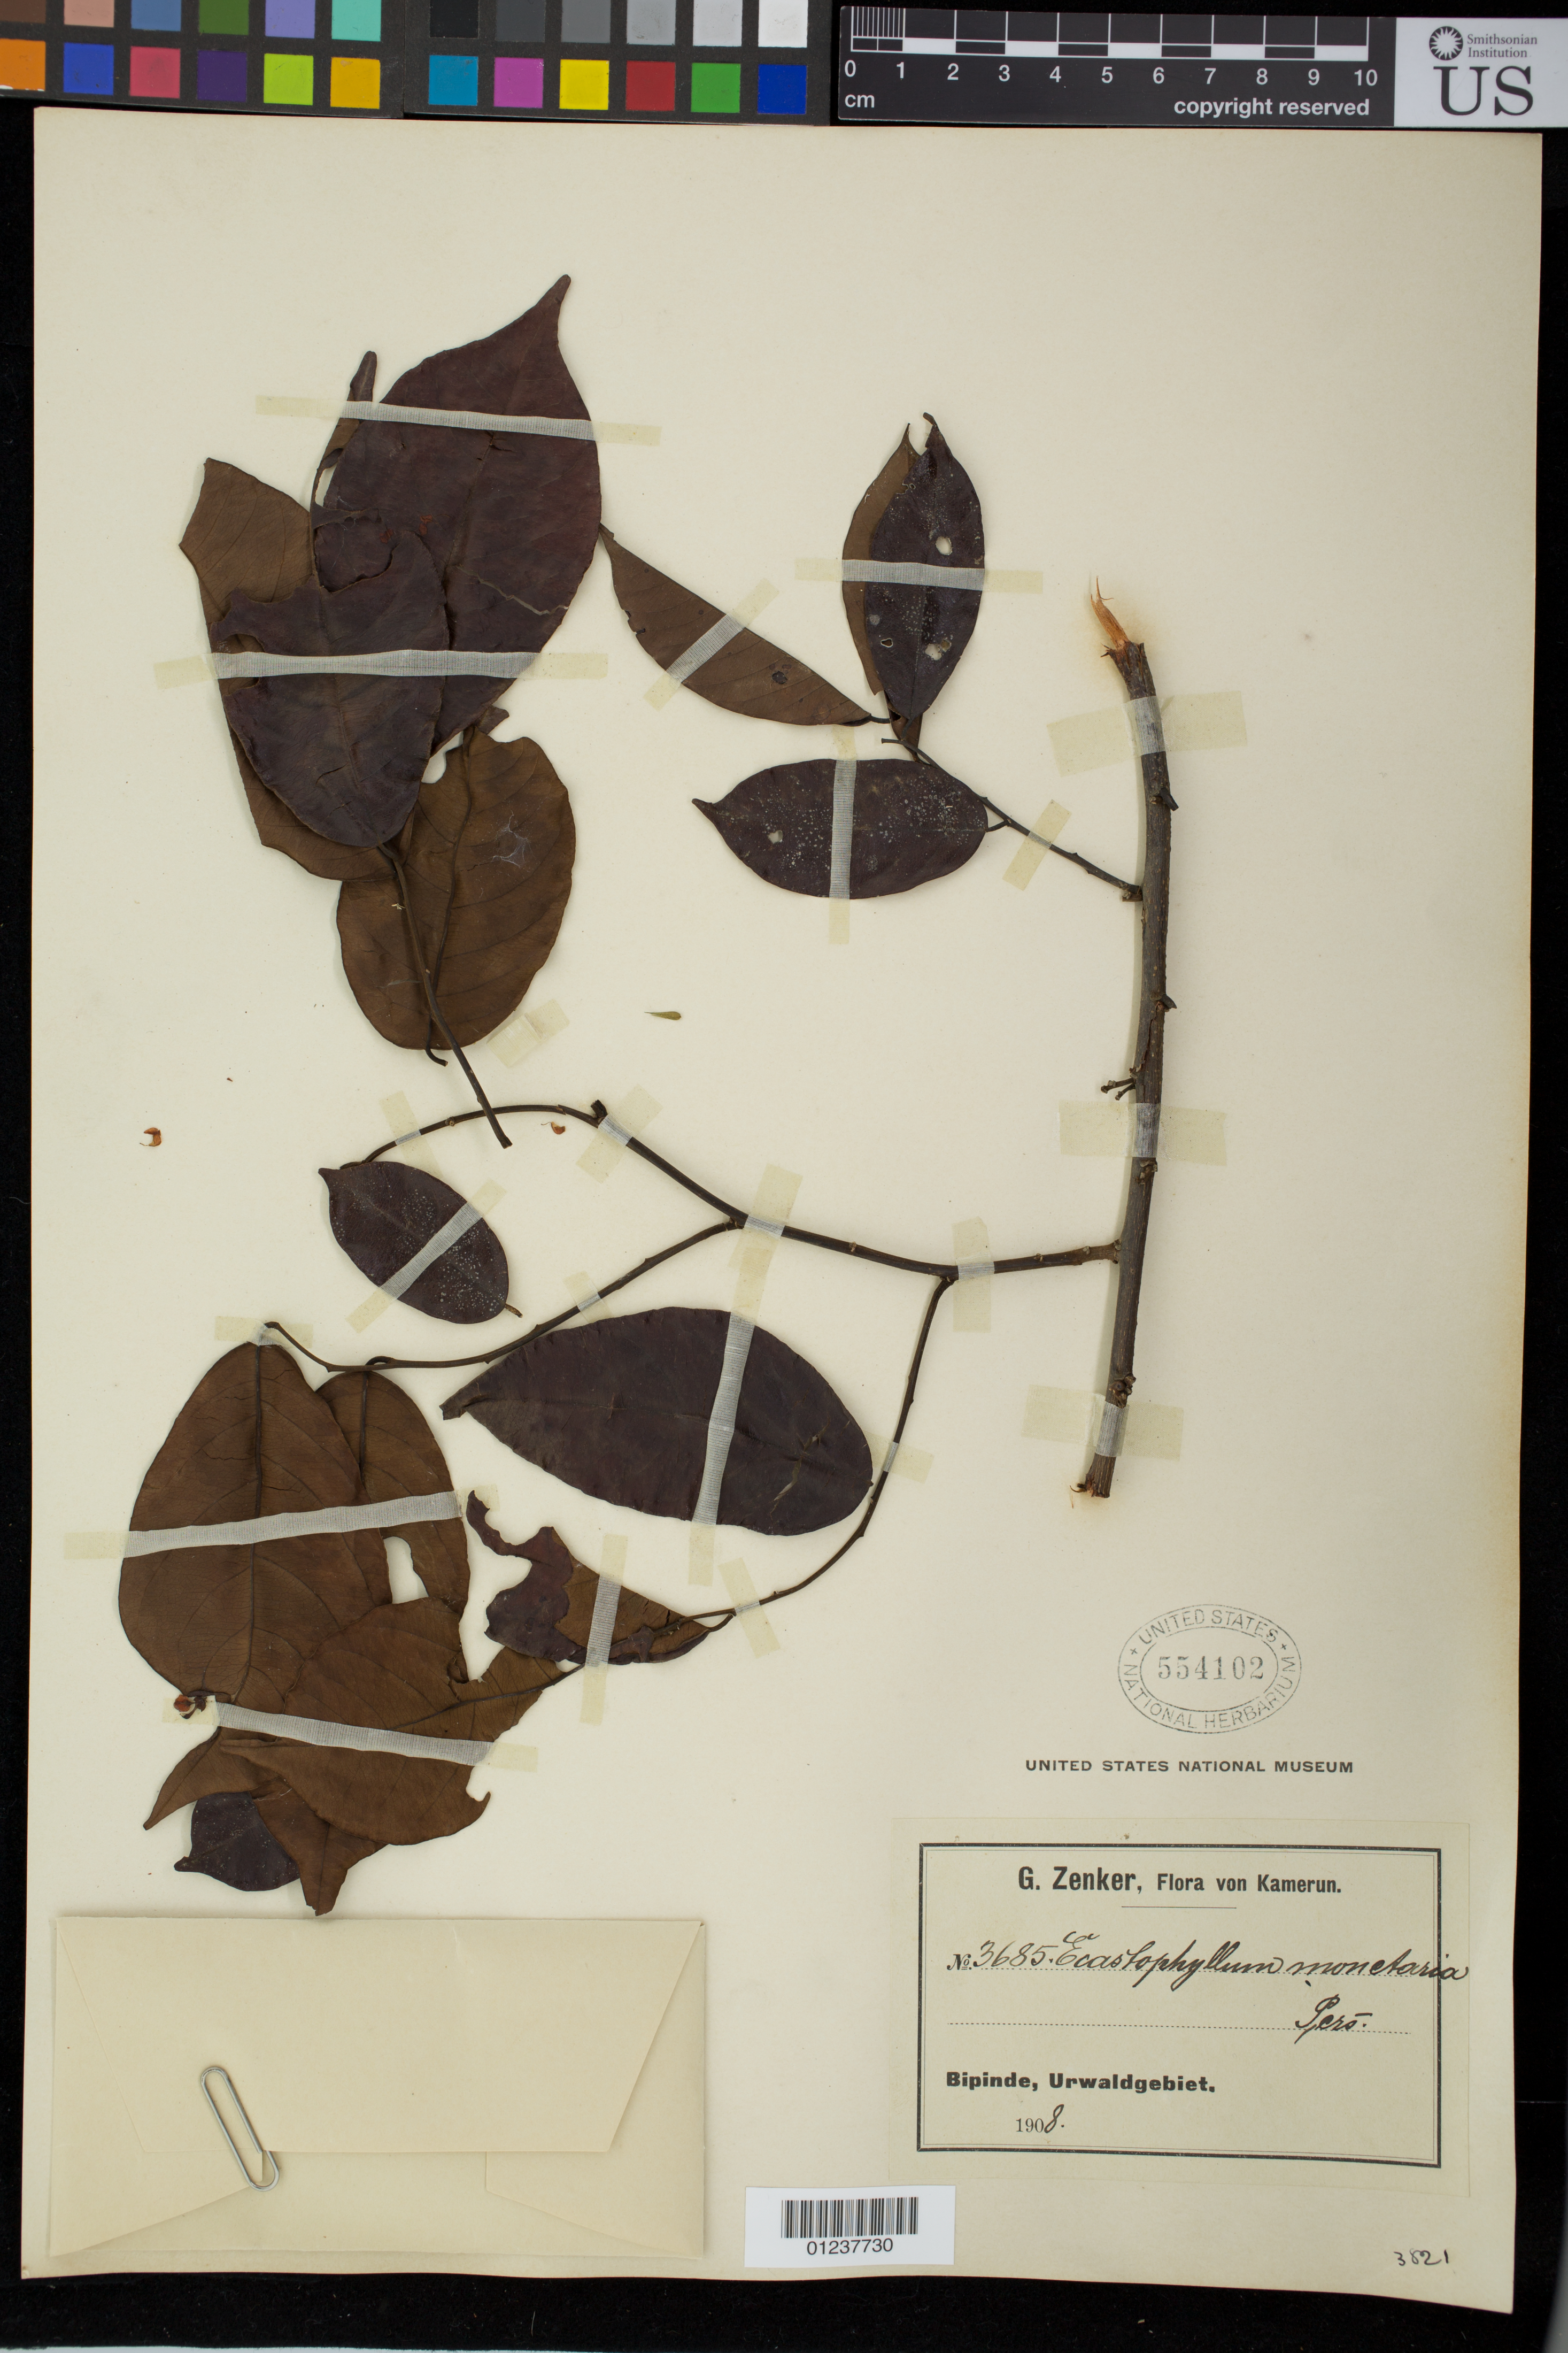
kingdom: Plantae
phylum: Tracheophyta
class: Magnoliopsida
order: Fabales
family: Fabaceae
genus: Dalbergia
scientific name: Dalbergia monetaria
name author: L. f.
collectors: G. A. Zenker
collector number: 3685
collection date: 1908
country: Cameroon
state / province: Sud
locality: Bipinde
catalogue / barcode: US 554102